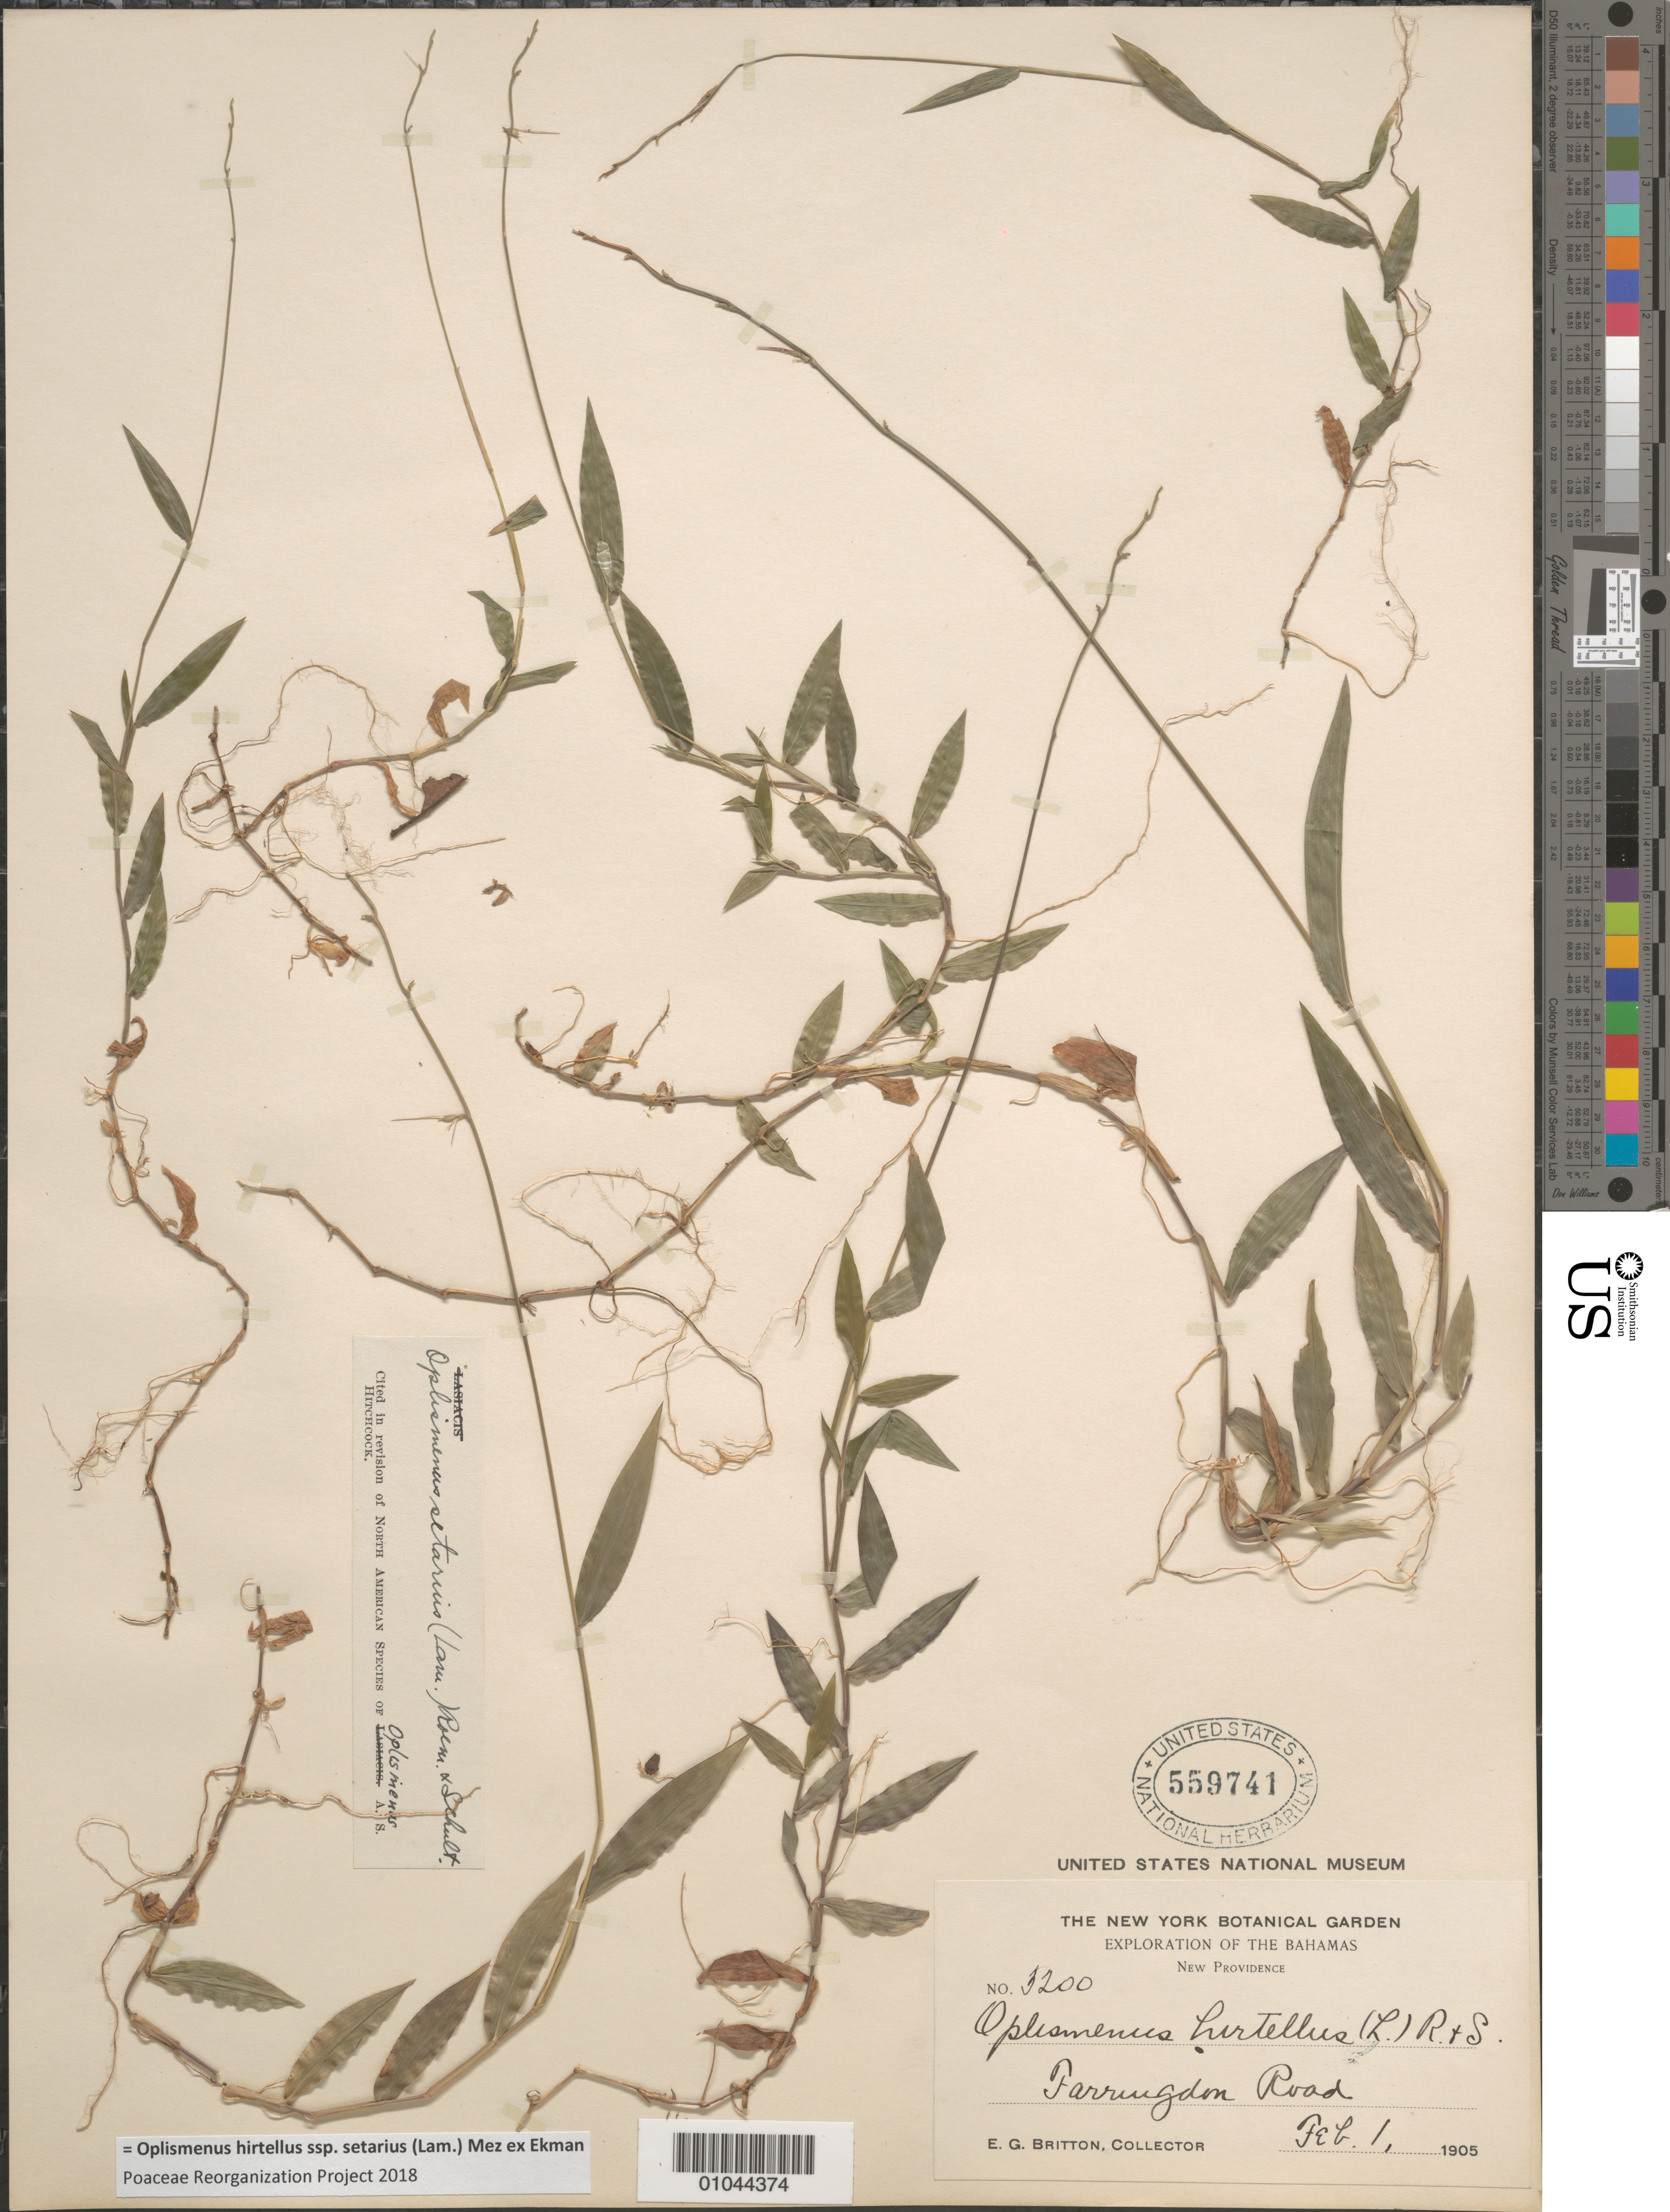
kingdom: Plantae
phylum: Tracheophyta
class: Liliopsida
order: Poales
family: Poaceae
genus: Oplismenus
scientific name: Oplismenus hirtellus subsp. setarius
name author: (Lam.) Mez ex Ekman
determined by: Poaceae Reorganization Project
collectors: E. G. Britton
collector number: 3200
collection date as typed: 01 Feb 1905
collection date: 1905-02-01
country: Bahamas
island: New Providence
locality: Farrugdon Road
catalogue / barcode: US 559741